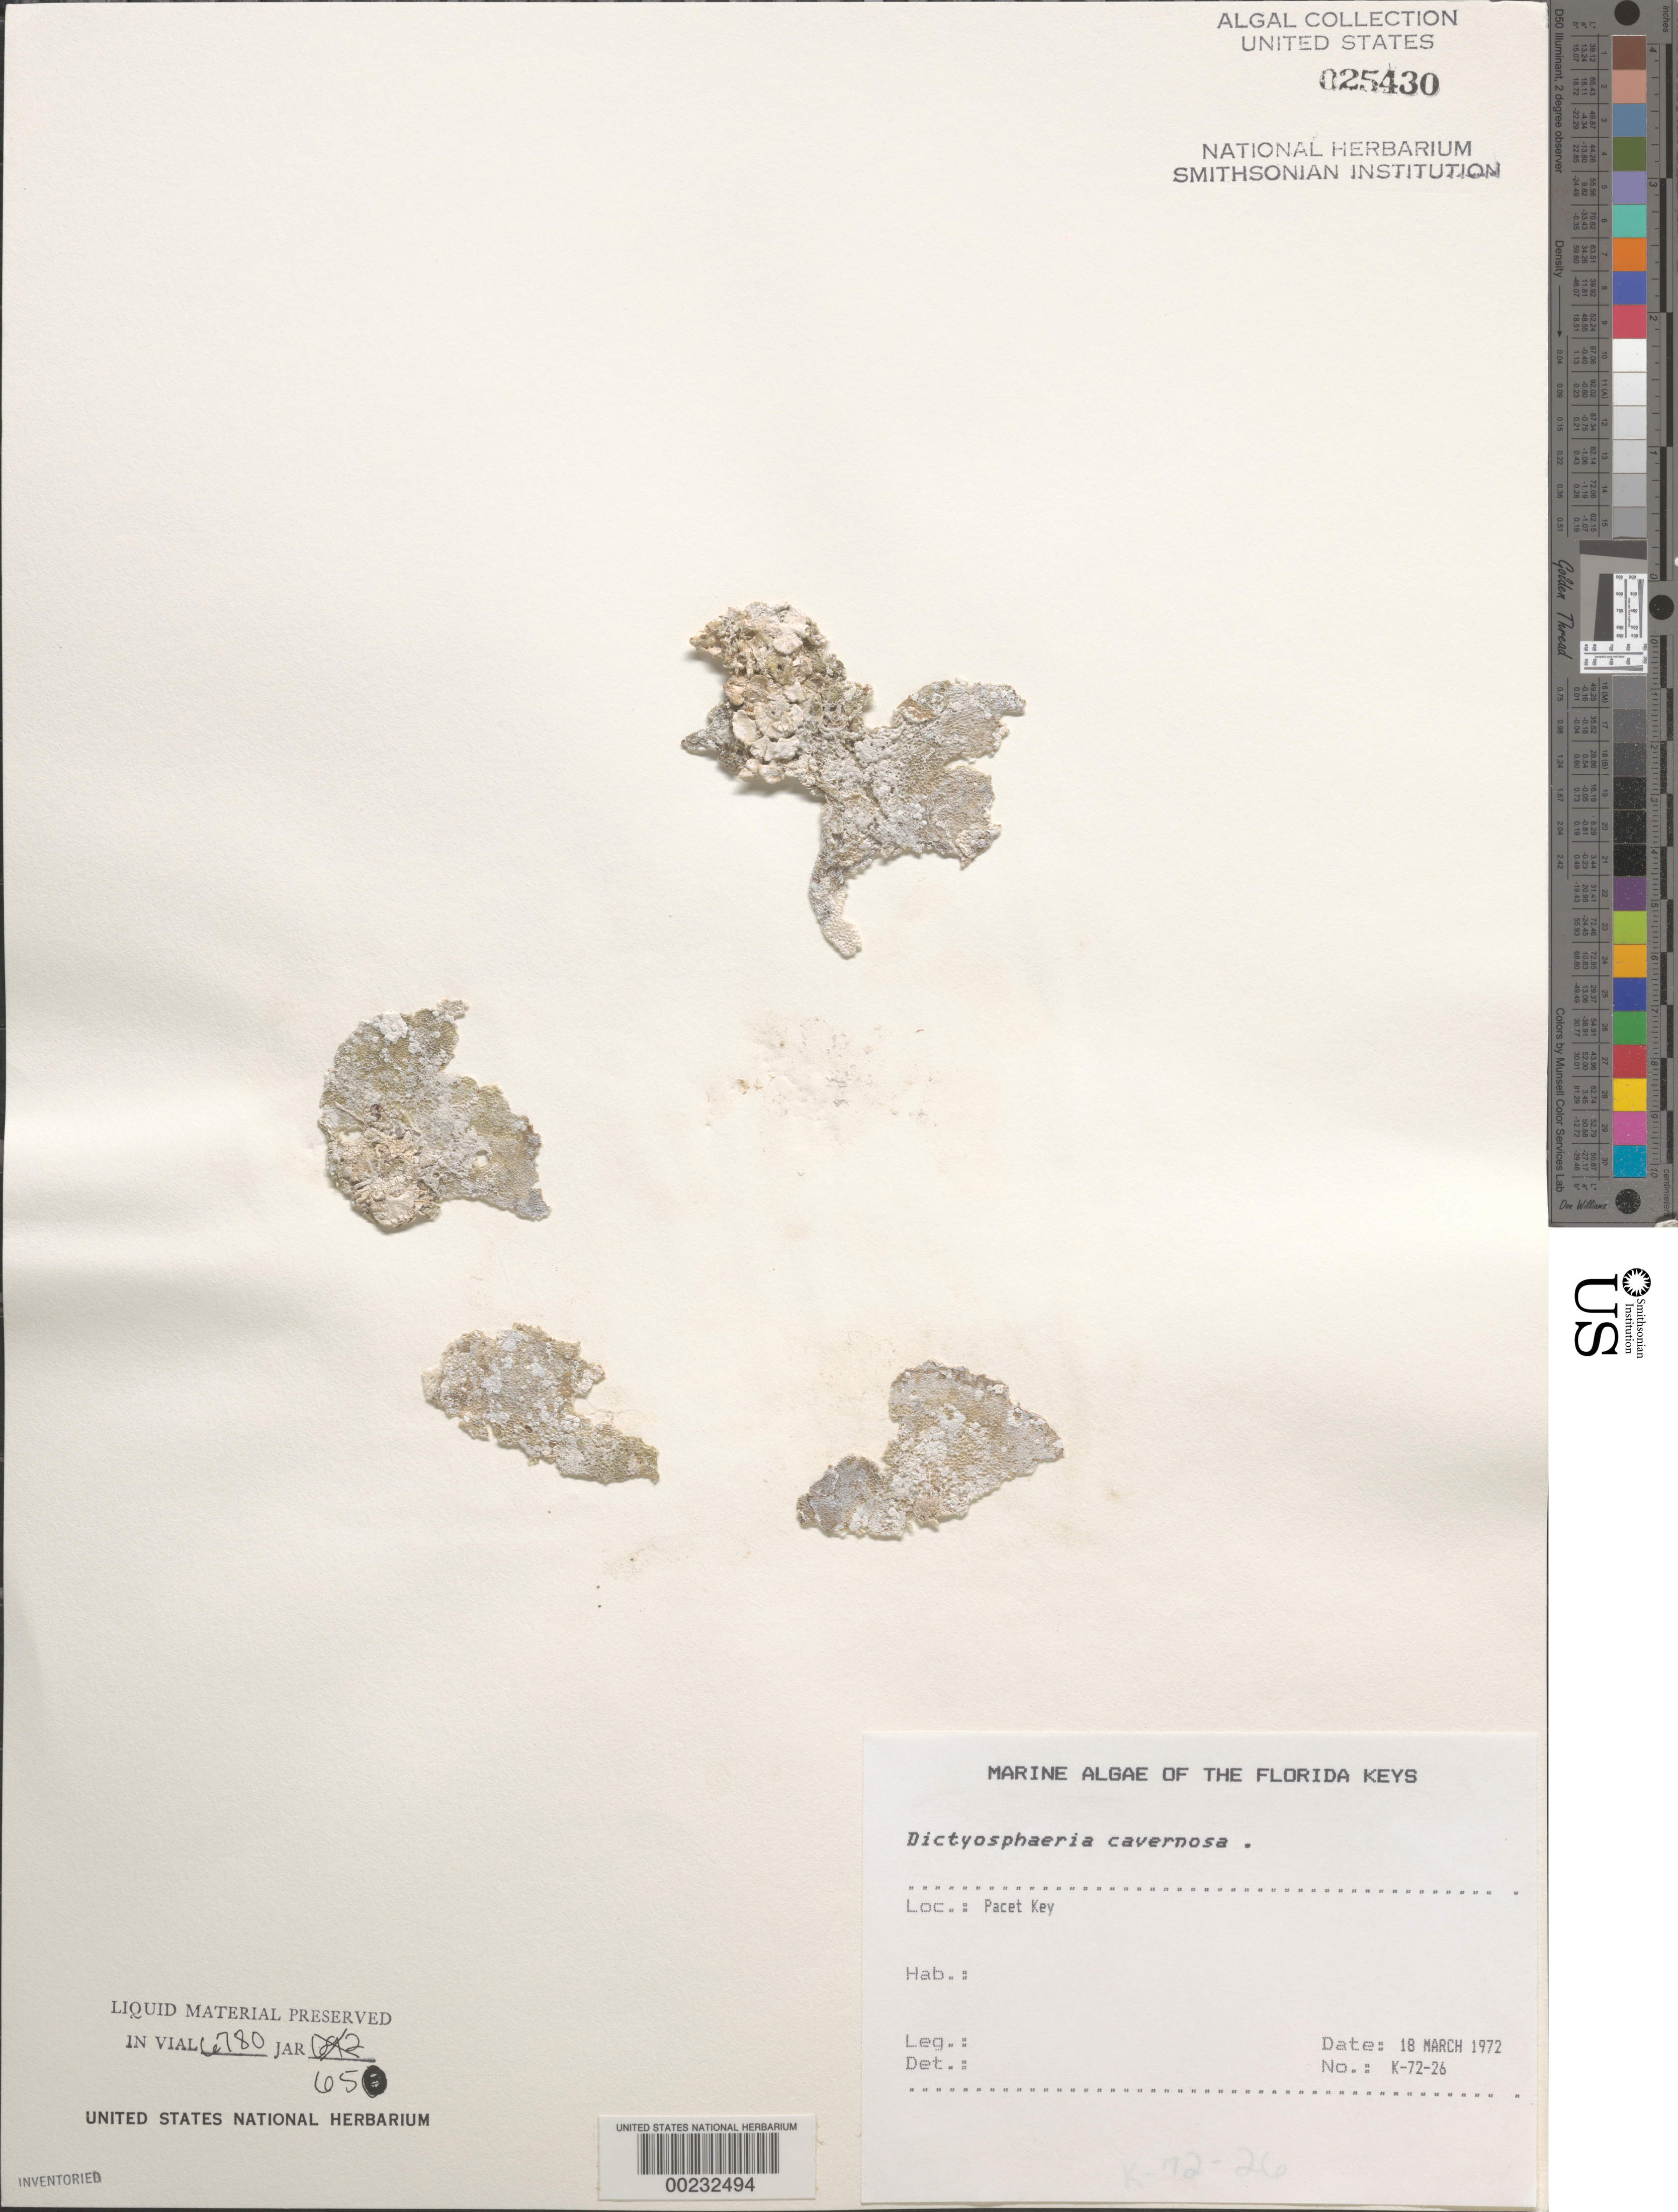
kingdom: Plantae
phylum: Chlorophyta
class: Ulvophyceae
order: Siphonocladales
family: Siphonocladaceae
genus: Dictyosphaeria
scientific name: Dictyosphaeria cavernosa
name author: (Forssk.) Børgesen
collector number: K-72-26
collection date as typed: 18 Mar 1972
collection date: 1972-03-18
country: United States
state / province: Florida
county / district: Monroe County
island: Pacet Key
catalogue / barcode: US 25430